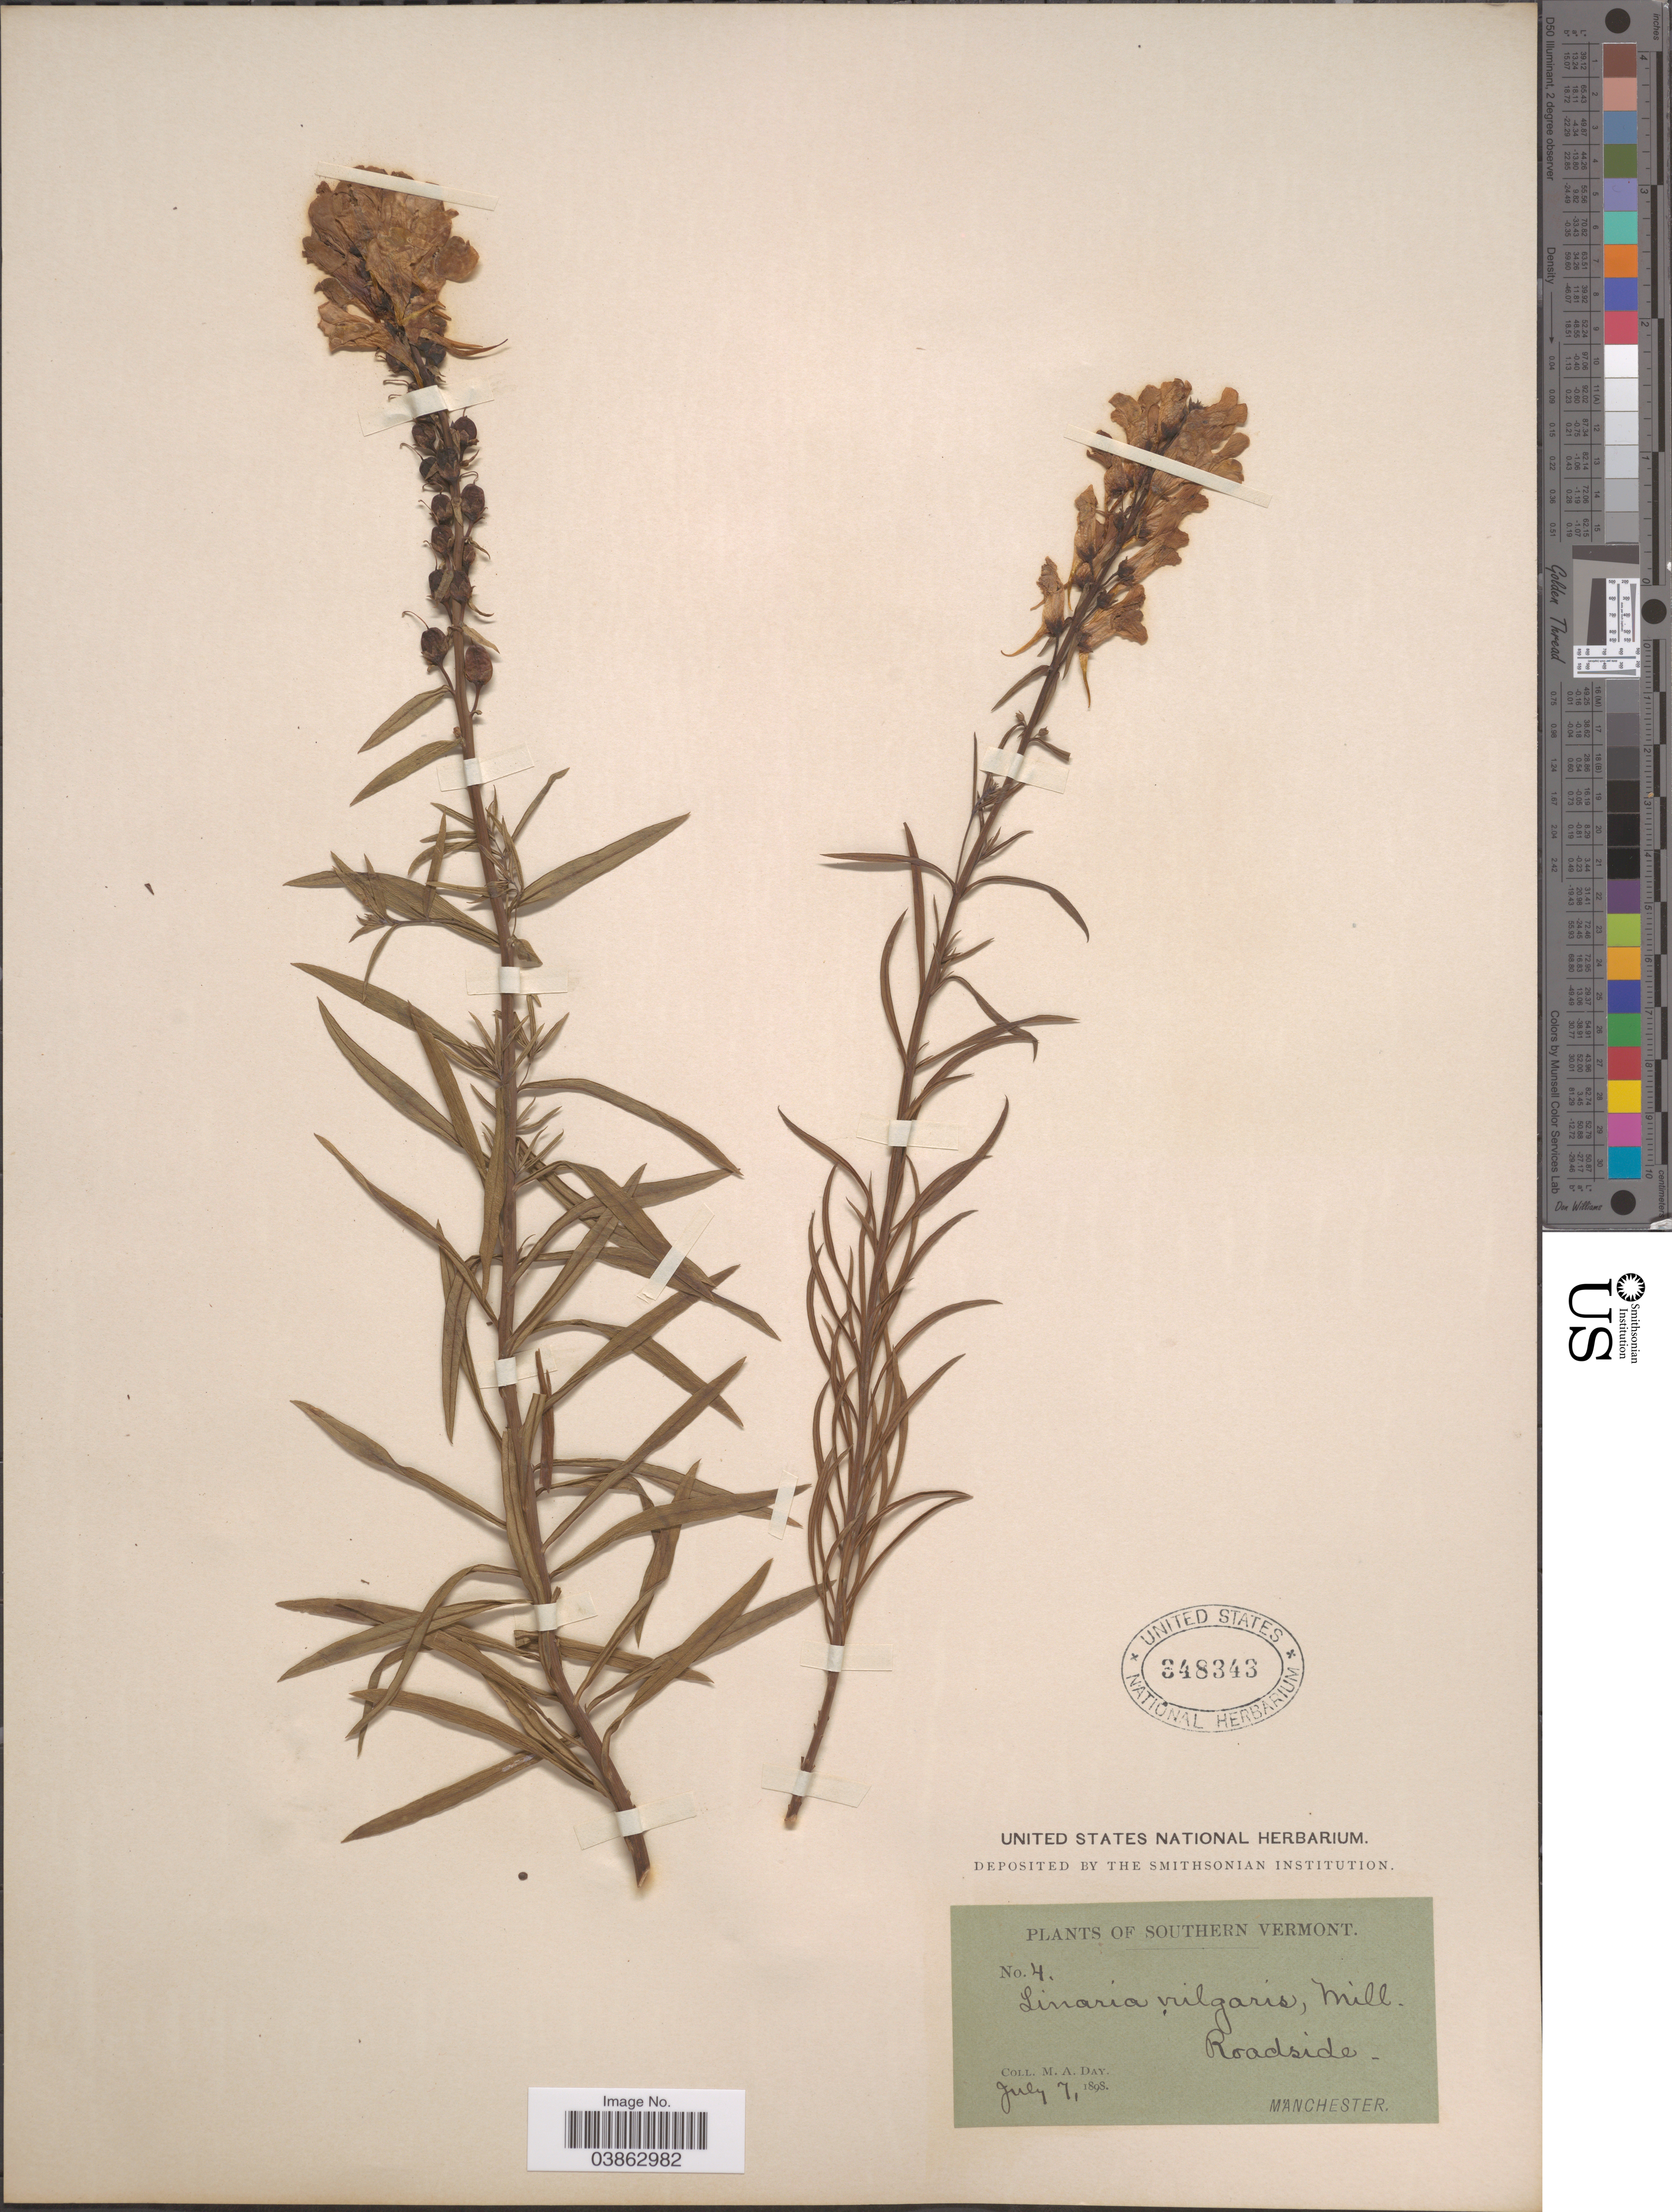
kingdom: Plantae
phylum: Tracheophyta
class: Magnoliopsida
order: Lamiales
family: Plantaginaceae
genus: Linaria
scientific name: Linaria vulgaris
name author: Mill.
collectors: M. Day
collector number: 4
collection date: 1898-07-07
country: United States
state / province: Vermont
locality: Southern Vermont. Roadside. Manchester.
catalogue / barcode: US 348343